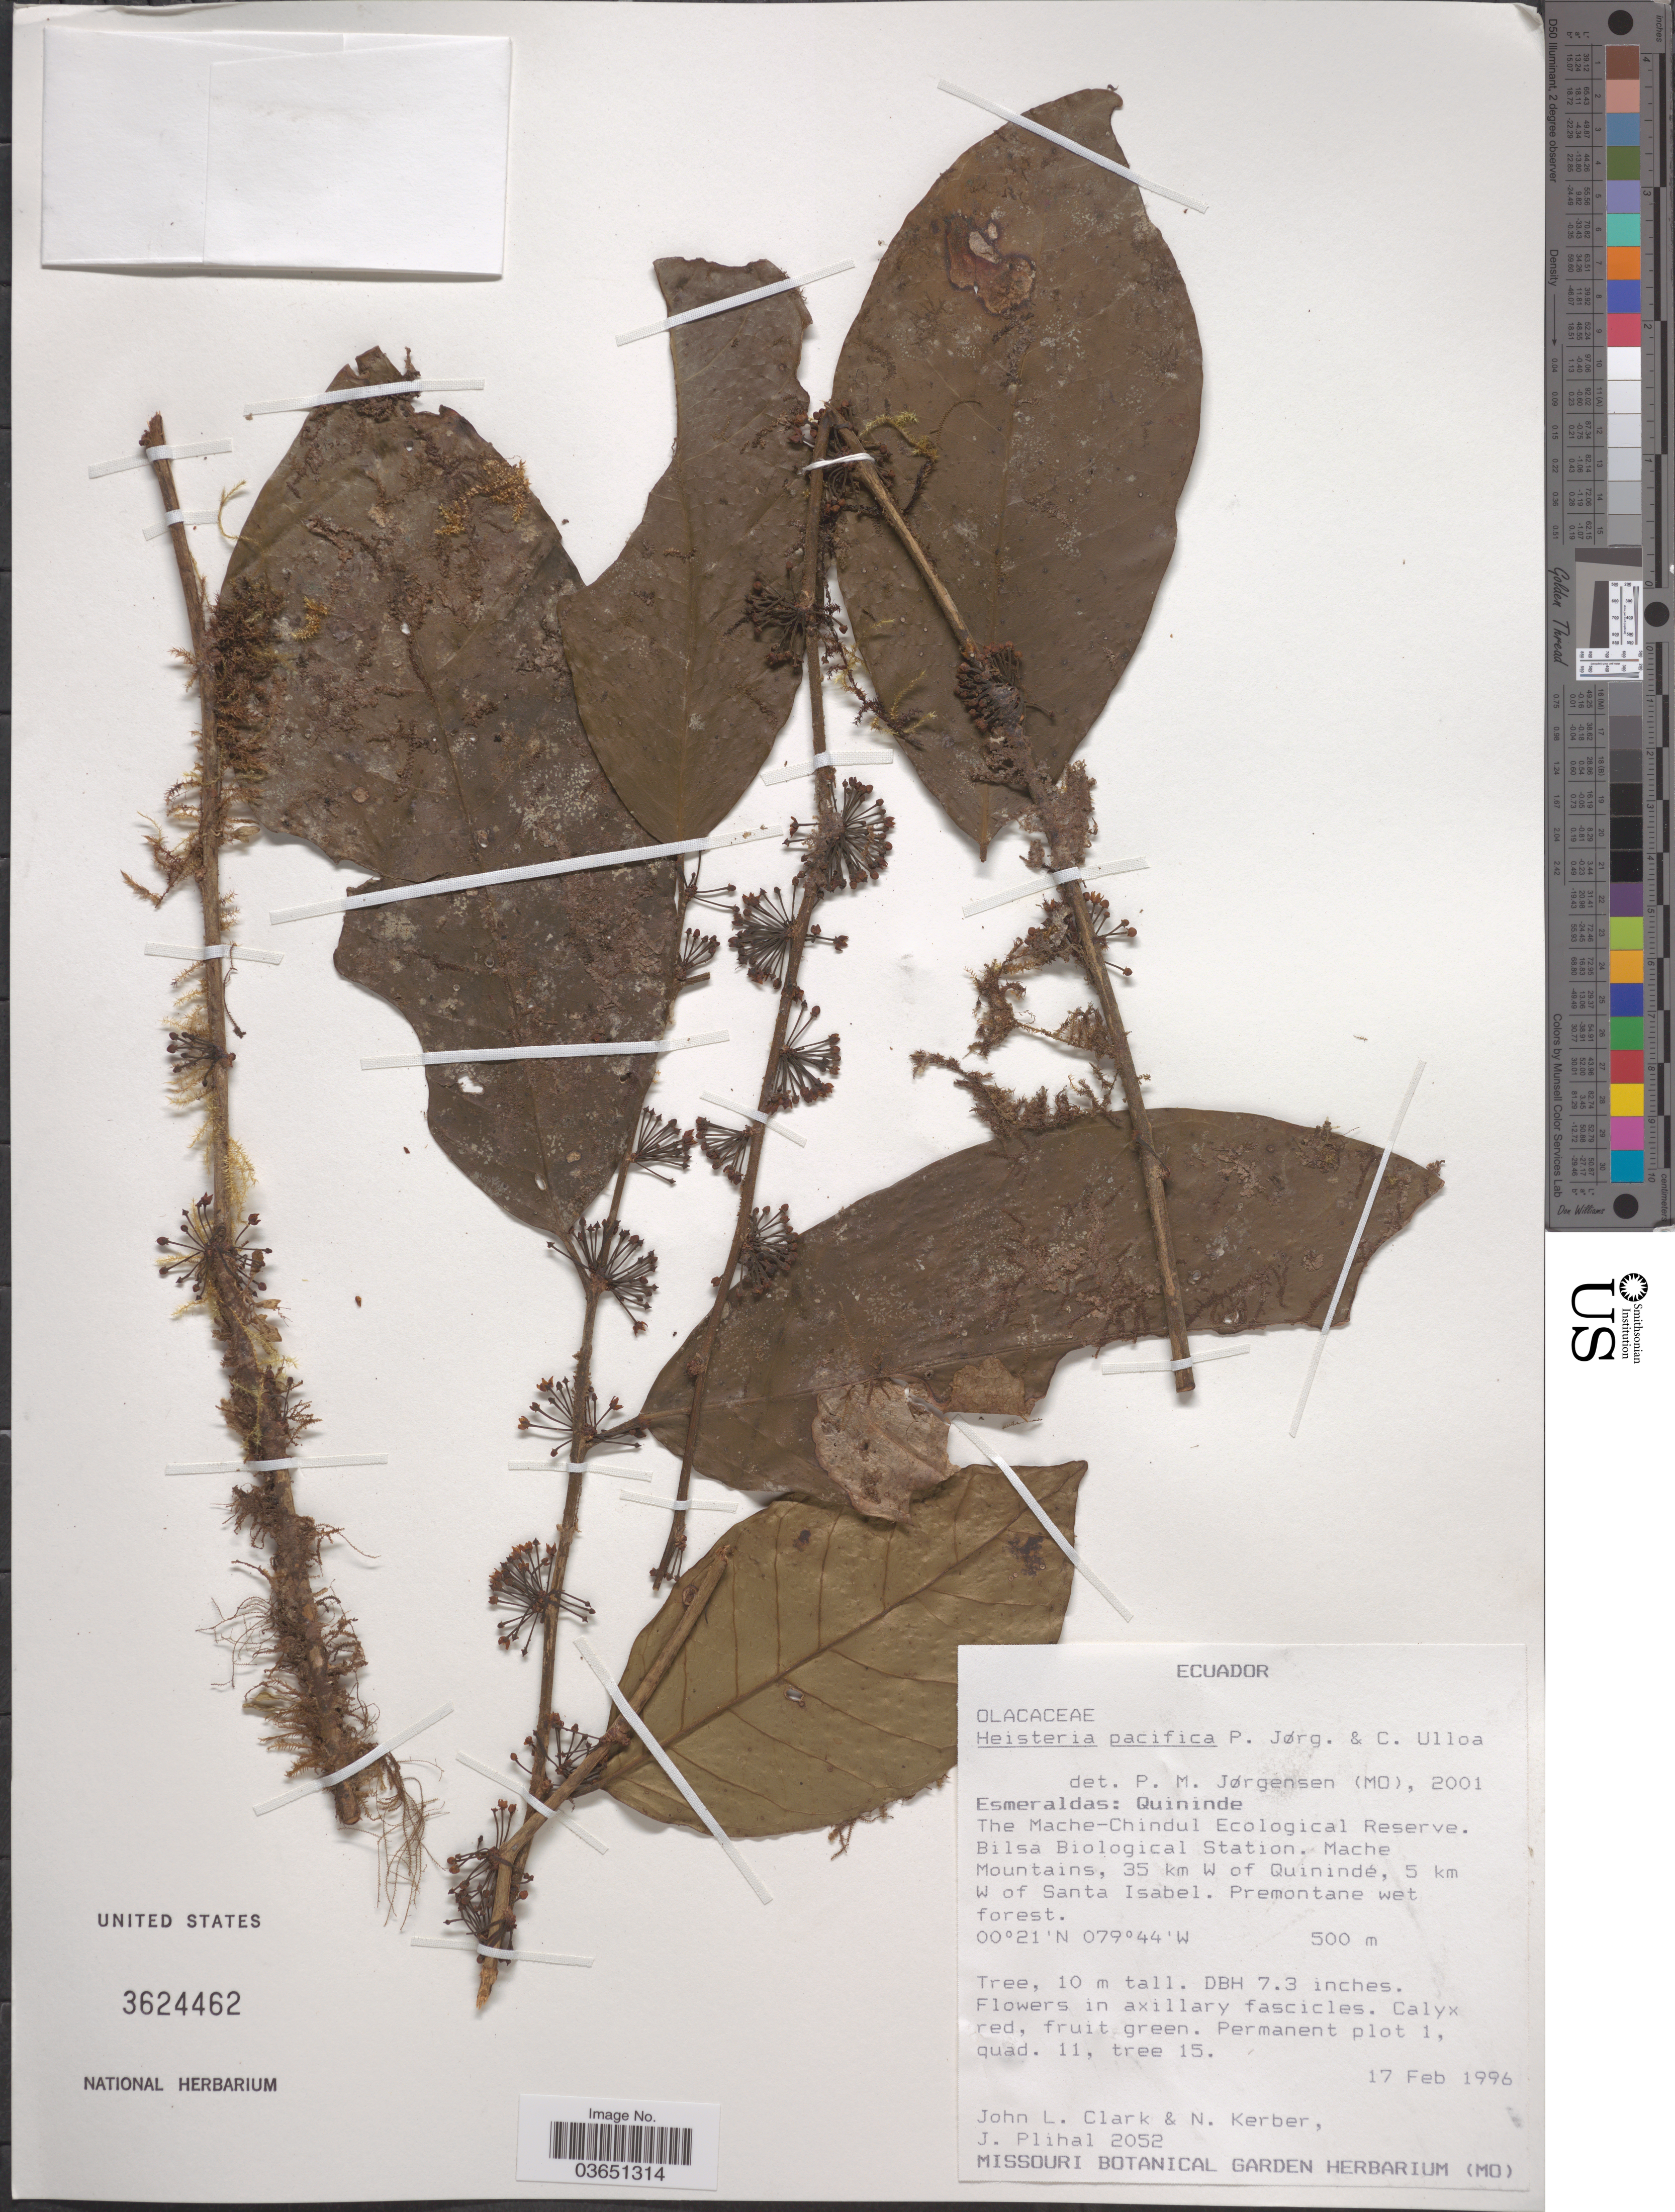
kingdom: Plantae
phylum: Tracheophyta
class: Magnoliopsida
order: Santalales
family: Erythropalaceae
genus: Heisteria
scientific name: Heisteria pacifica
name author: P. Jørg. & C. Ulloa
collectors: J. L. Clark, N. Kerber & J. Plihal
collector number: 2052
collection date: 1996-02-17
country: Ecuador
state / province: Esmeraldas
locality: Quininde. The Mache-Chindul Ecological Reserve. Bilsa Biological Station. Mache Mountains, 35 km W of Quinindé, 5 km W of Santa Isabel.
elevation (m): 500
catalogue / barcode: US 3624462